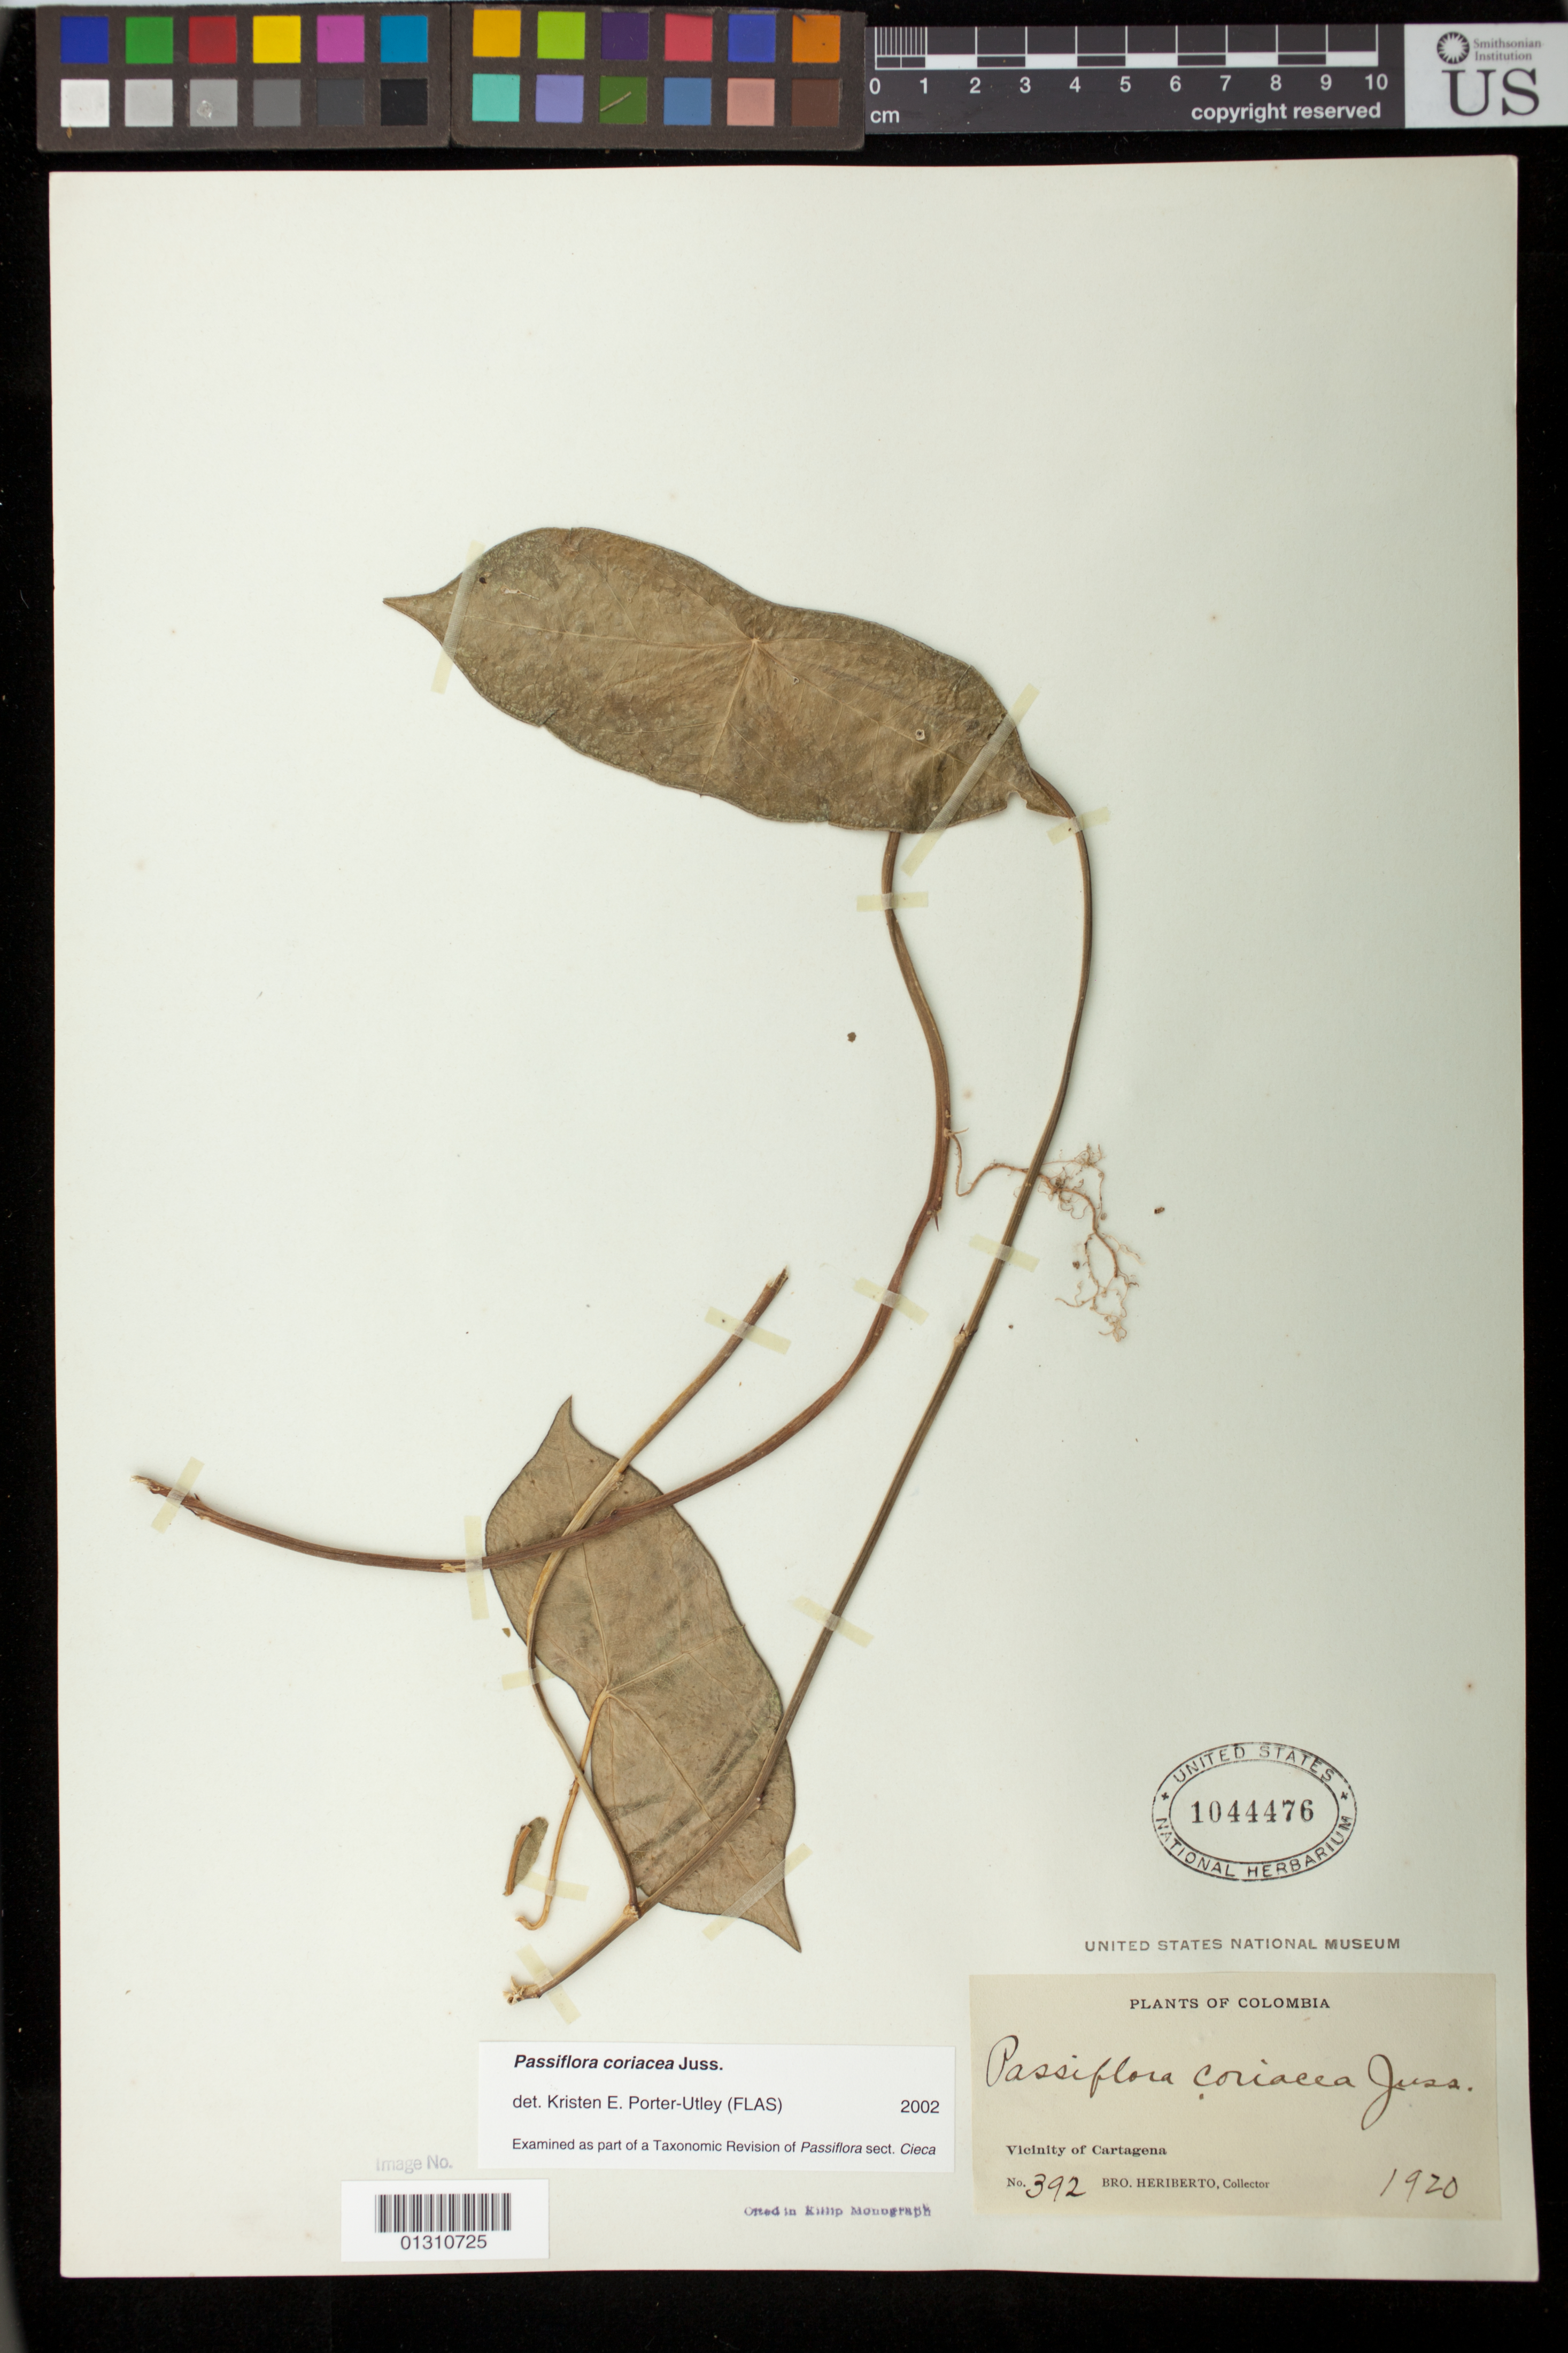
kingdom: Plantae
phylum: Tracheophyta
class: Magnoliopsida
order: Malpighiales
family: Passifloraceae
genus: Passiflora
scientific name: Passiflora coriacea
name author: A. Juss.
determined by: Porter-Utley, Kristen E.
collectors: B. Heriberto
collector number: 392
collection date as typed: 1920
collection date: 1920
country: Colombia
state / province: Bolívar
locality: Vicinity of Cartagena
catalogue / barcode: US 1044476